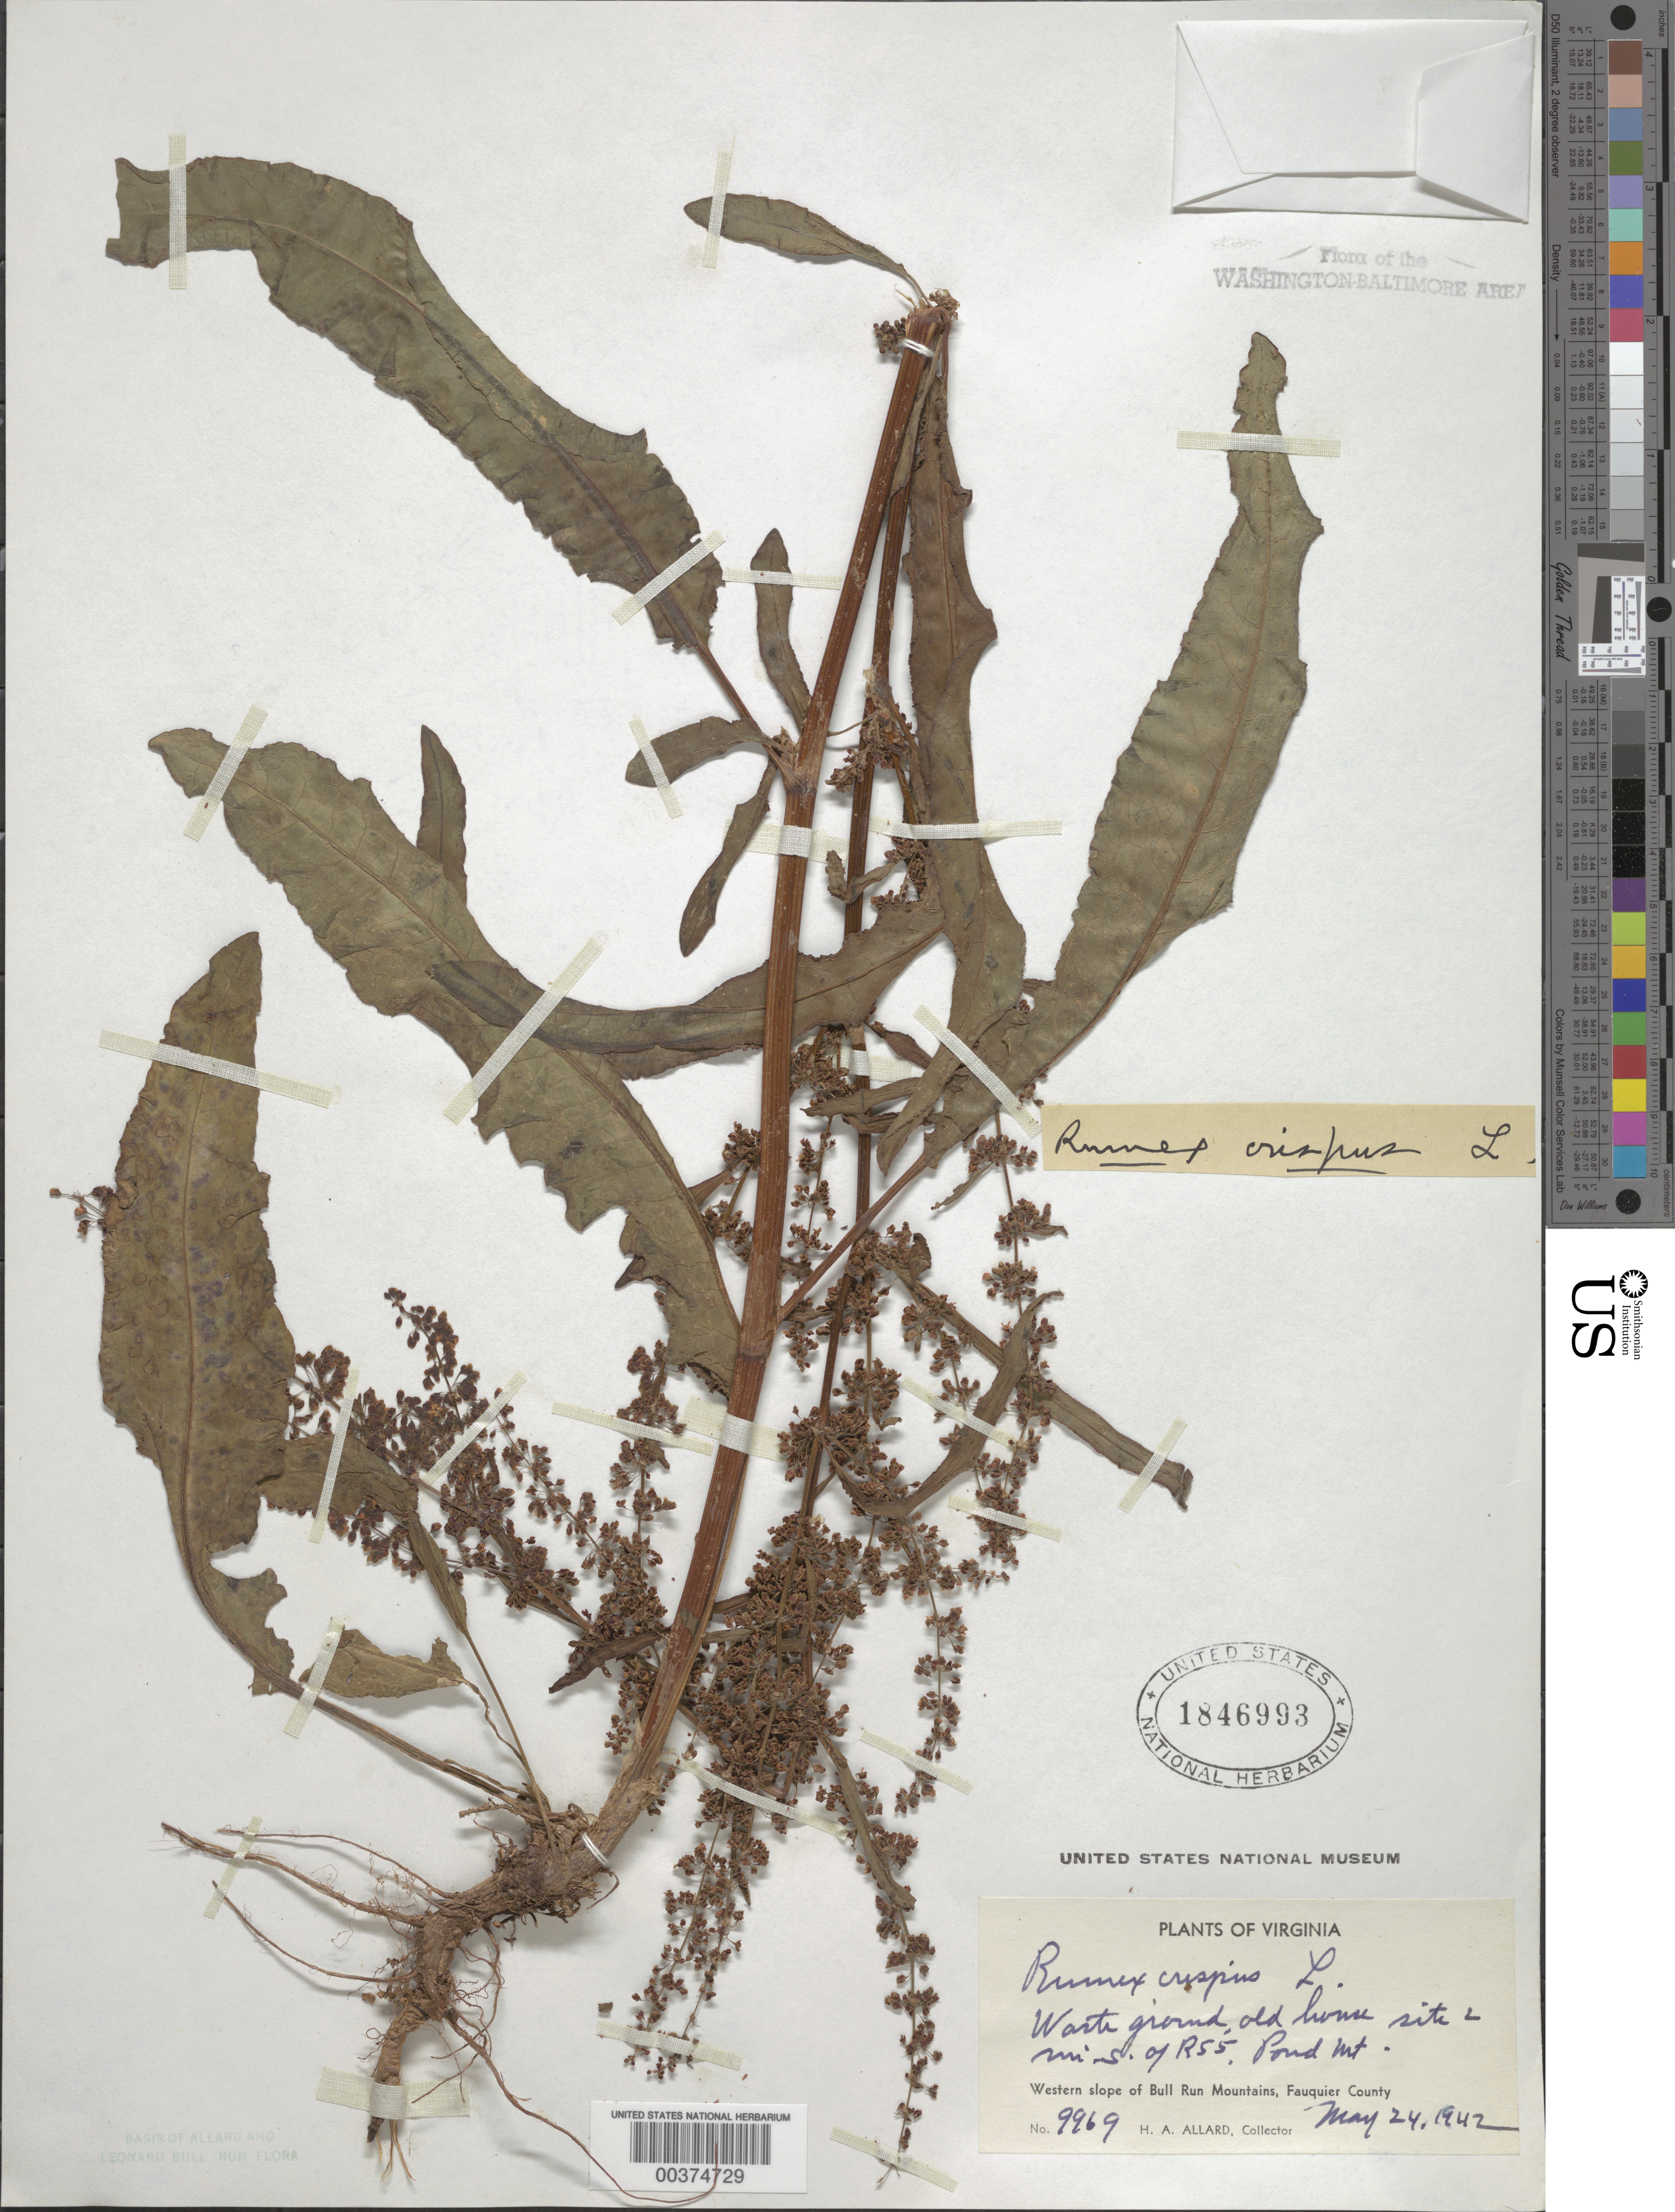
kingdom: Plantae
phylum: Tracheophyta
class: Magnoliopsida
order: Caryophyllales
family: Polygonaceae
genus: Rumex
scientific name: Rumex crispus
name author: L.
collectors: H. A. Allard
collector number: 9969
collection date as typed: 24 May 1942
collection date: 1942-05-24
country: United States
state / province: Virginia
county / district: Fauquier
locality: South of Route 55, Pond Mountain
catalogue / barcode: US 1846993